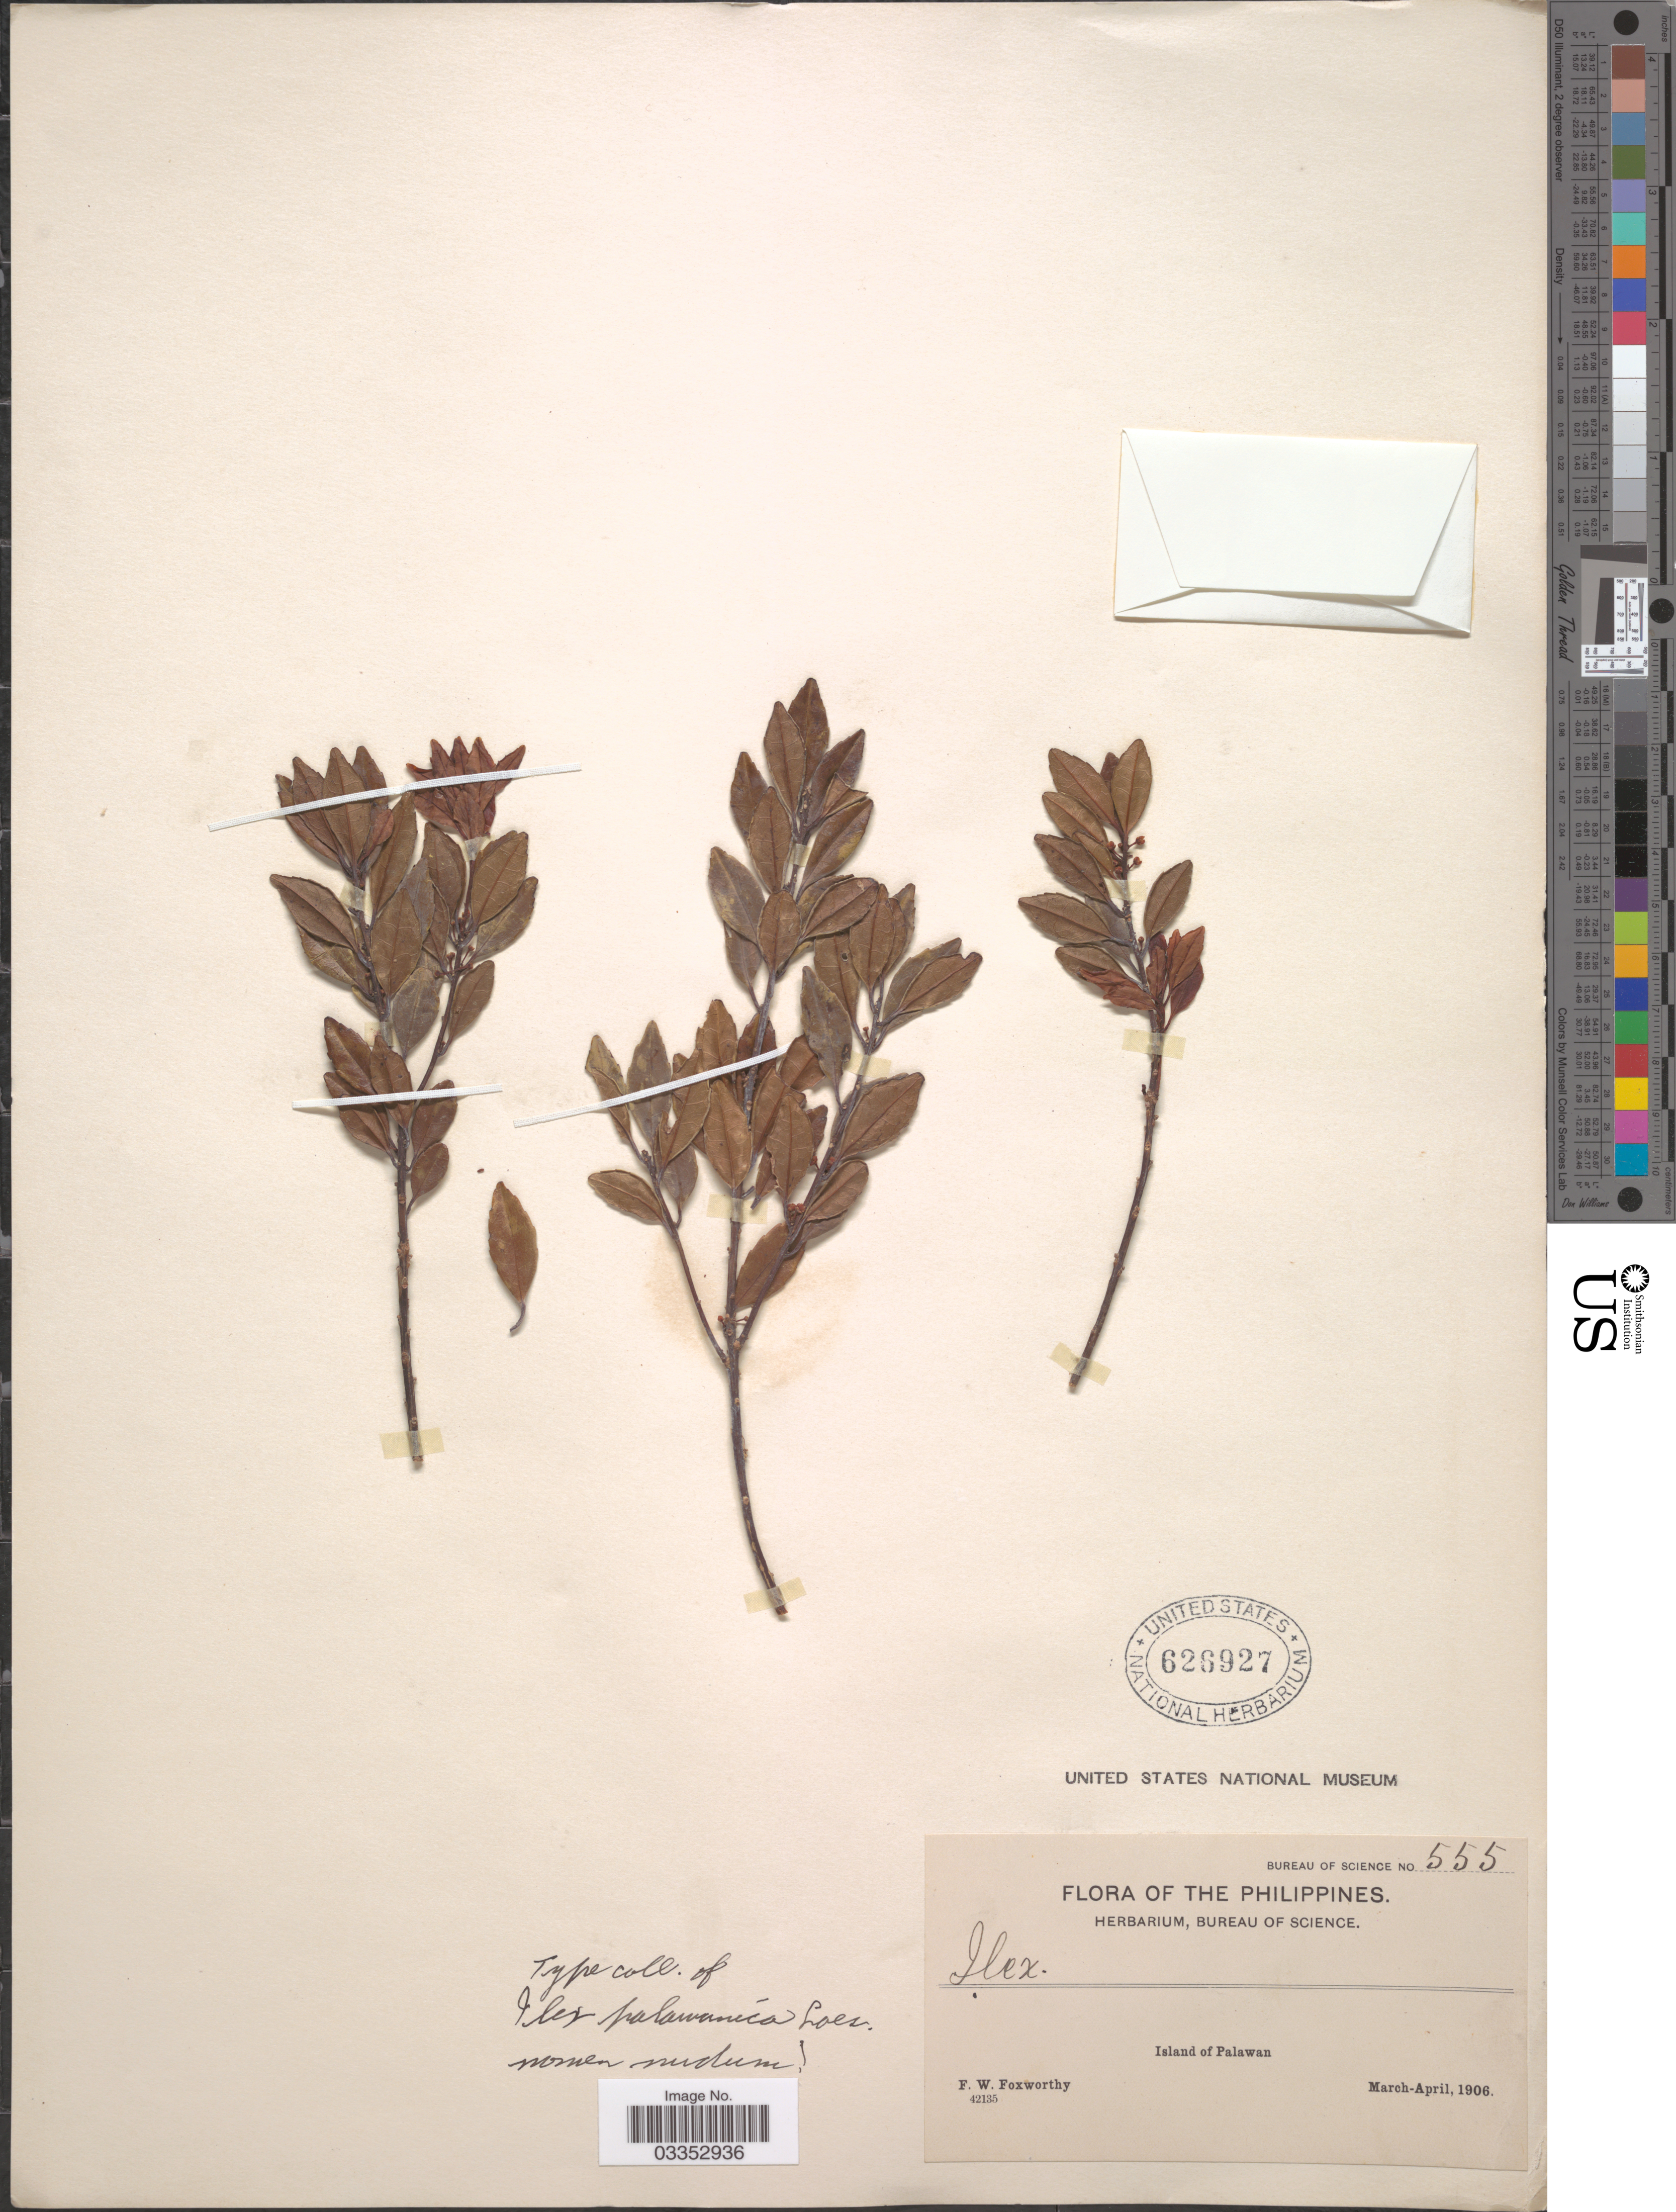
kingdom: Plantae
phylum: Tracheophyta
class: Magnoliopsida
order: Aquifoliales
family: Aquifoliaceae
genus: Ilex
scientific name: Ilex sp.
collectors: F. W. Foxworthy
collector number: Bureau of Science 555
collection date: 1906-03/1906-04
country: Philippines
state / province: Mimaropa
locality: Island of Palawan.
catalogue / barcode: US 626927